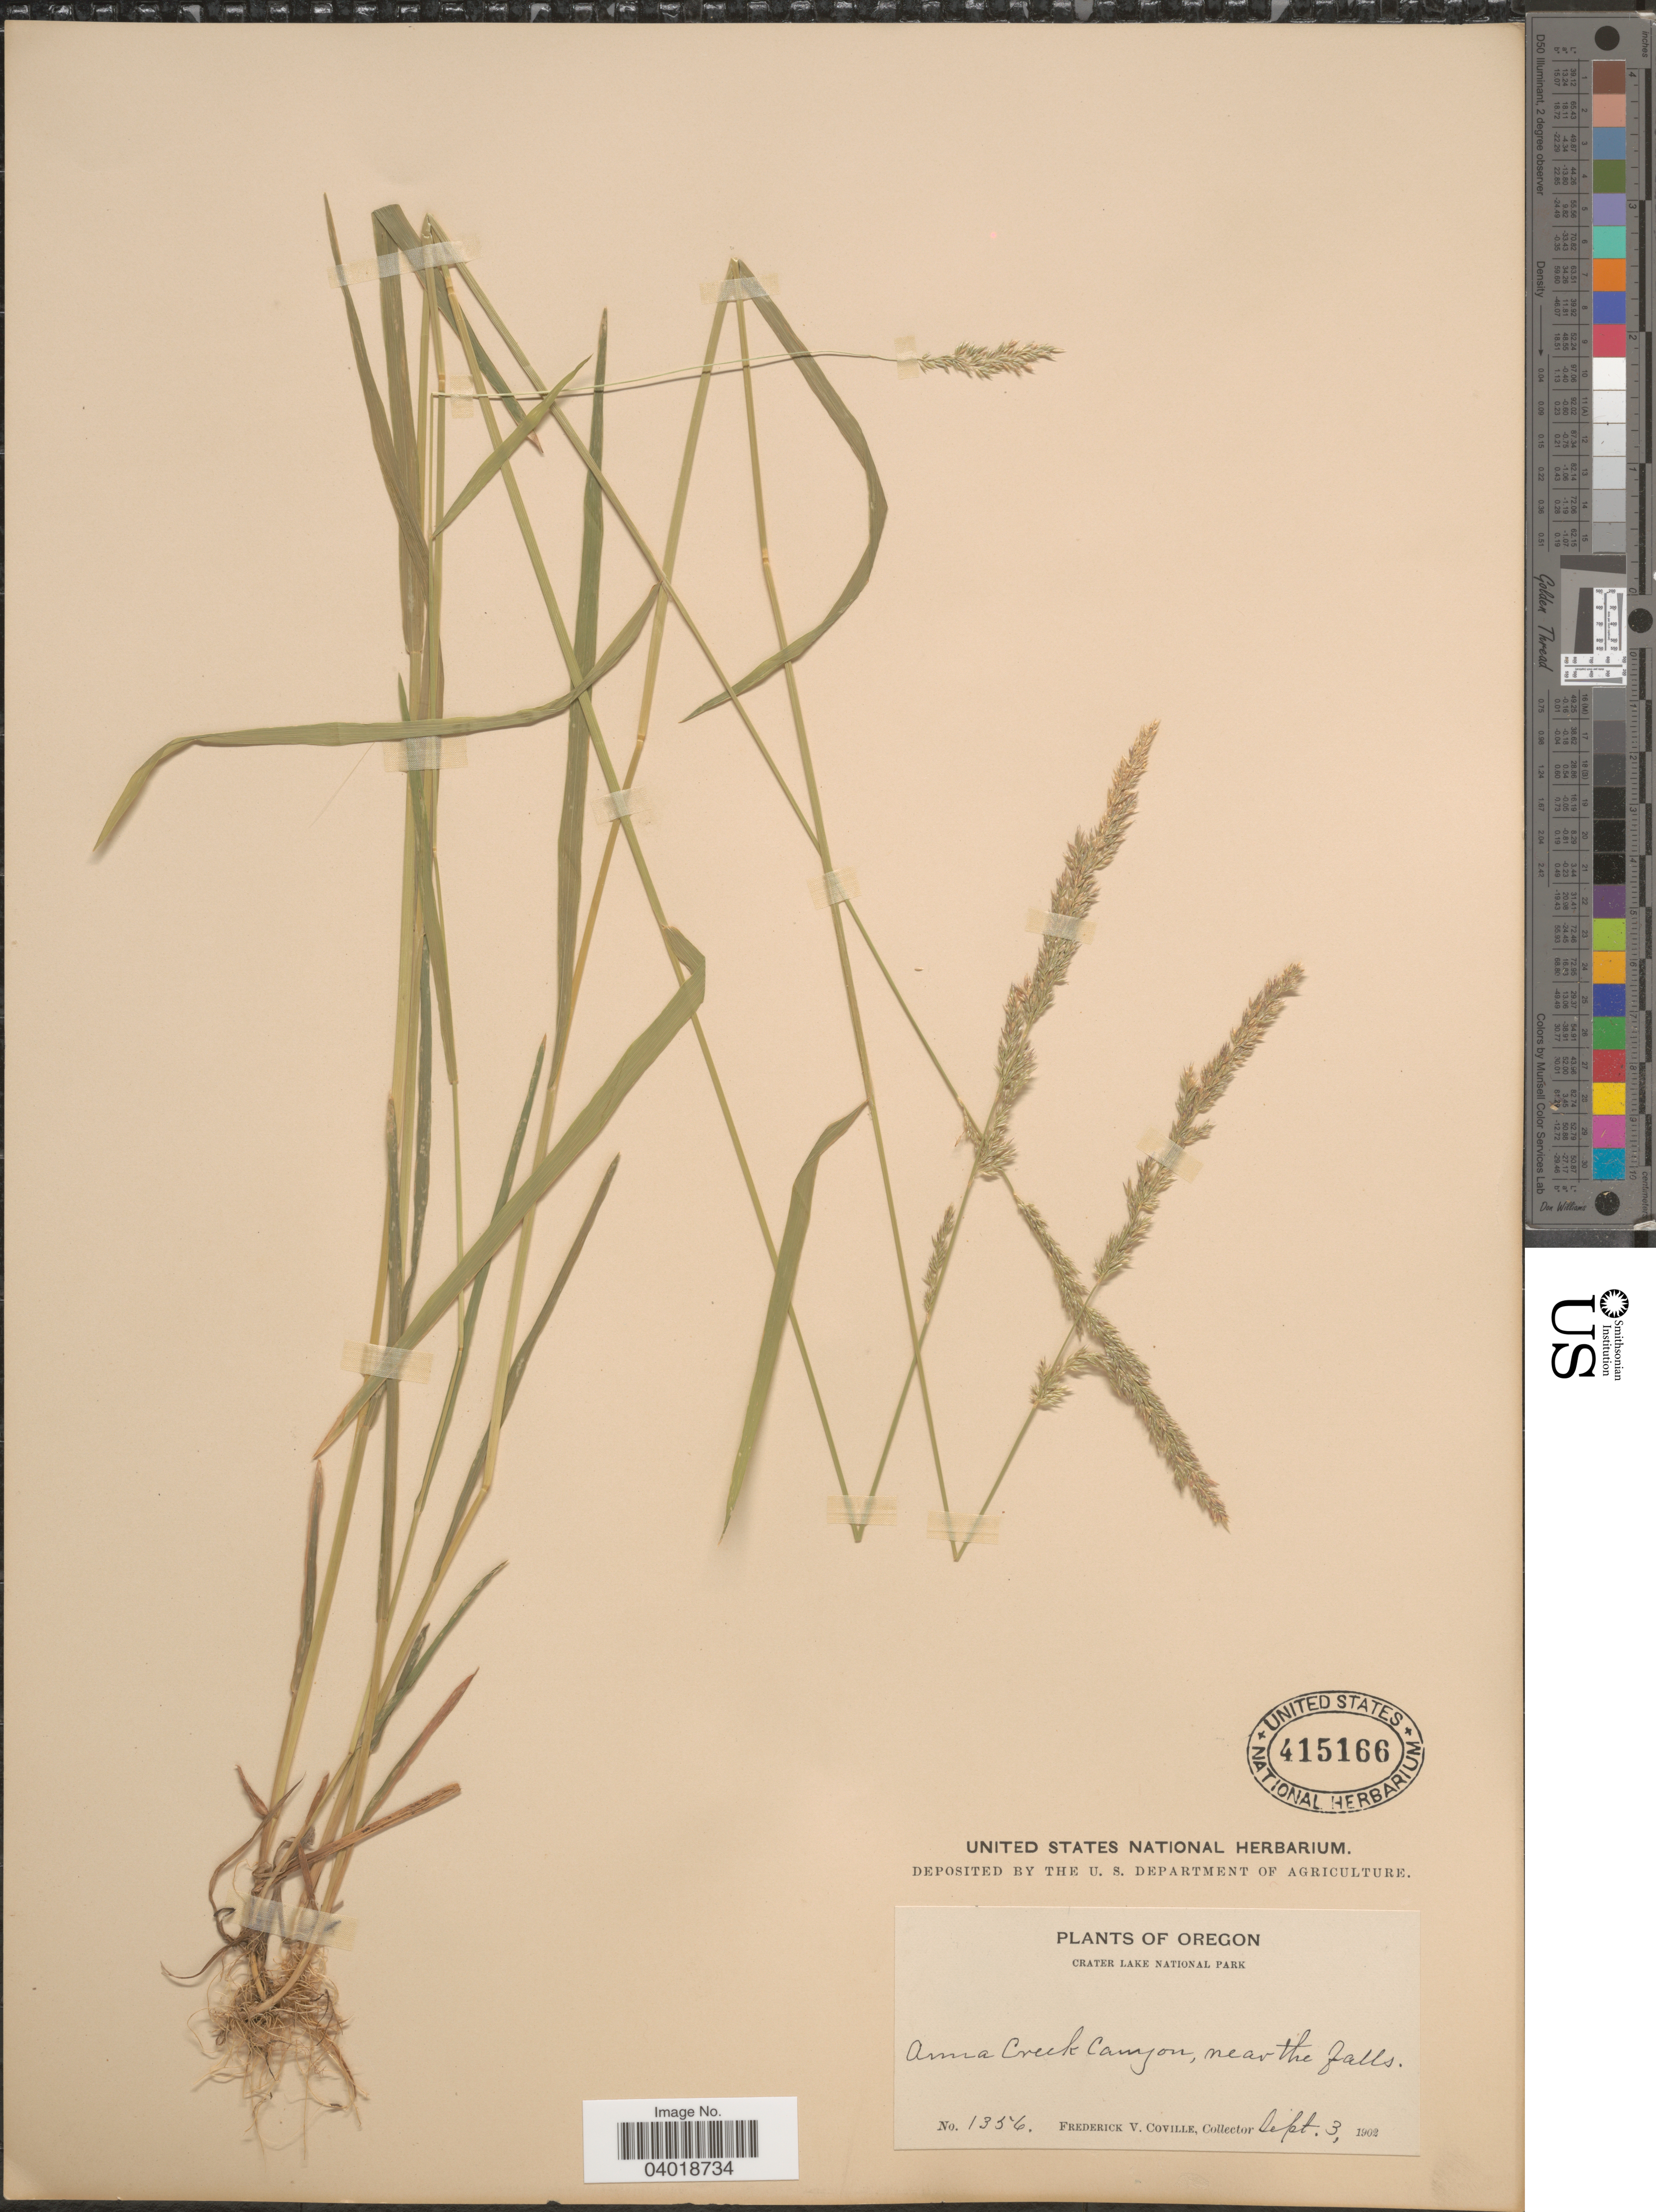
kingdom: Plantae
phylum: Tracheophyta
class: Liliopsida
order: Poales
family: Poaceae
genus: Agrostis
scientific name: Agrostis exarata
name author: Trin.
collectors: F. V. Coville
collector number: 1356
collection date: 1902-09-03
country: United States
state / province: Oregon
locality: Crater Lake National Park. Anna Creek Canyon, near the falls.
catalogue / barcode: US 415166